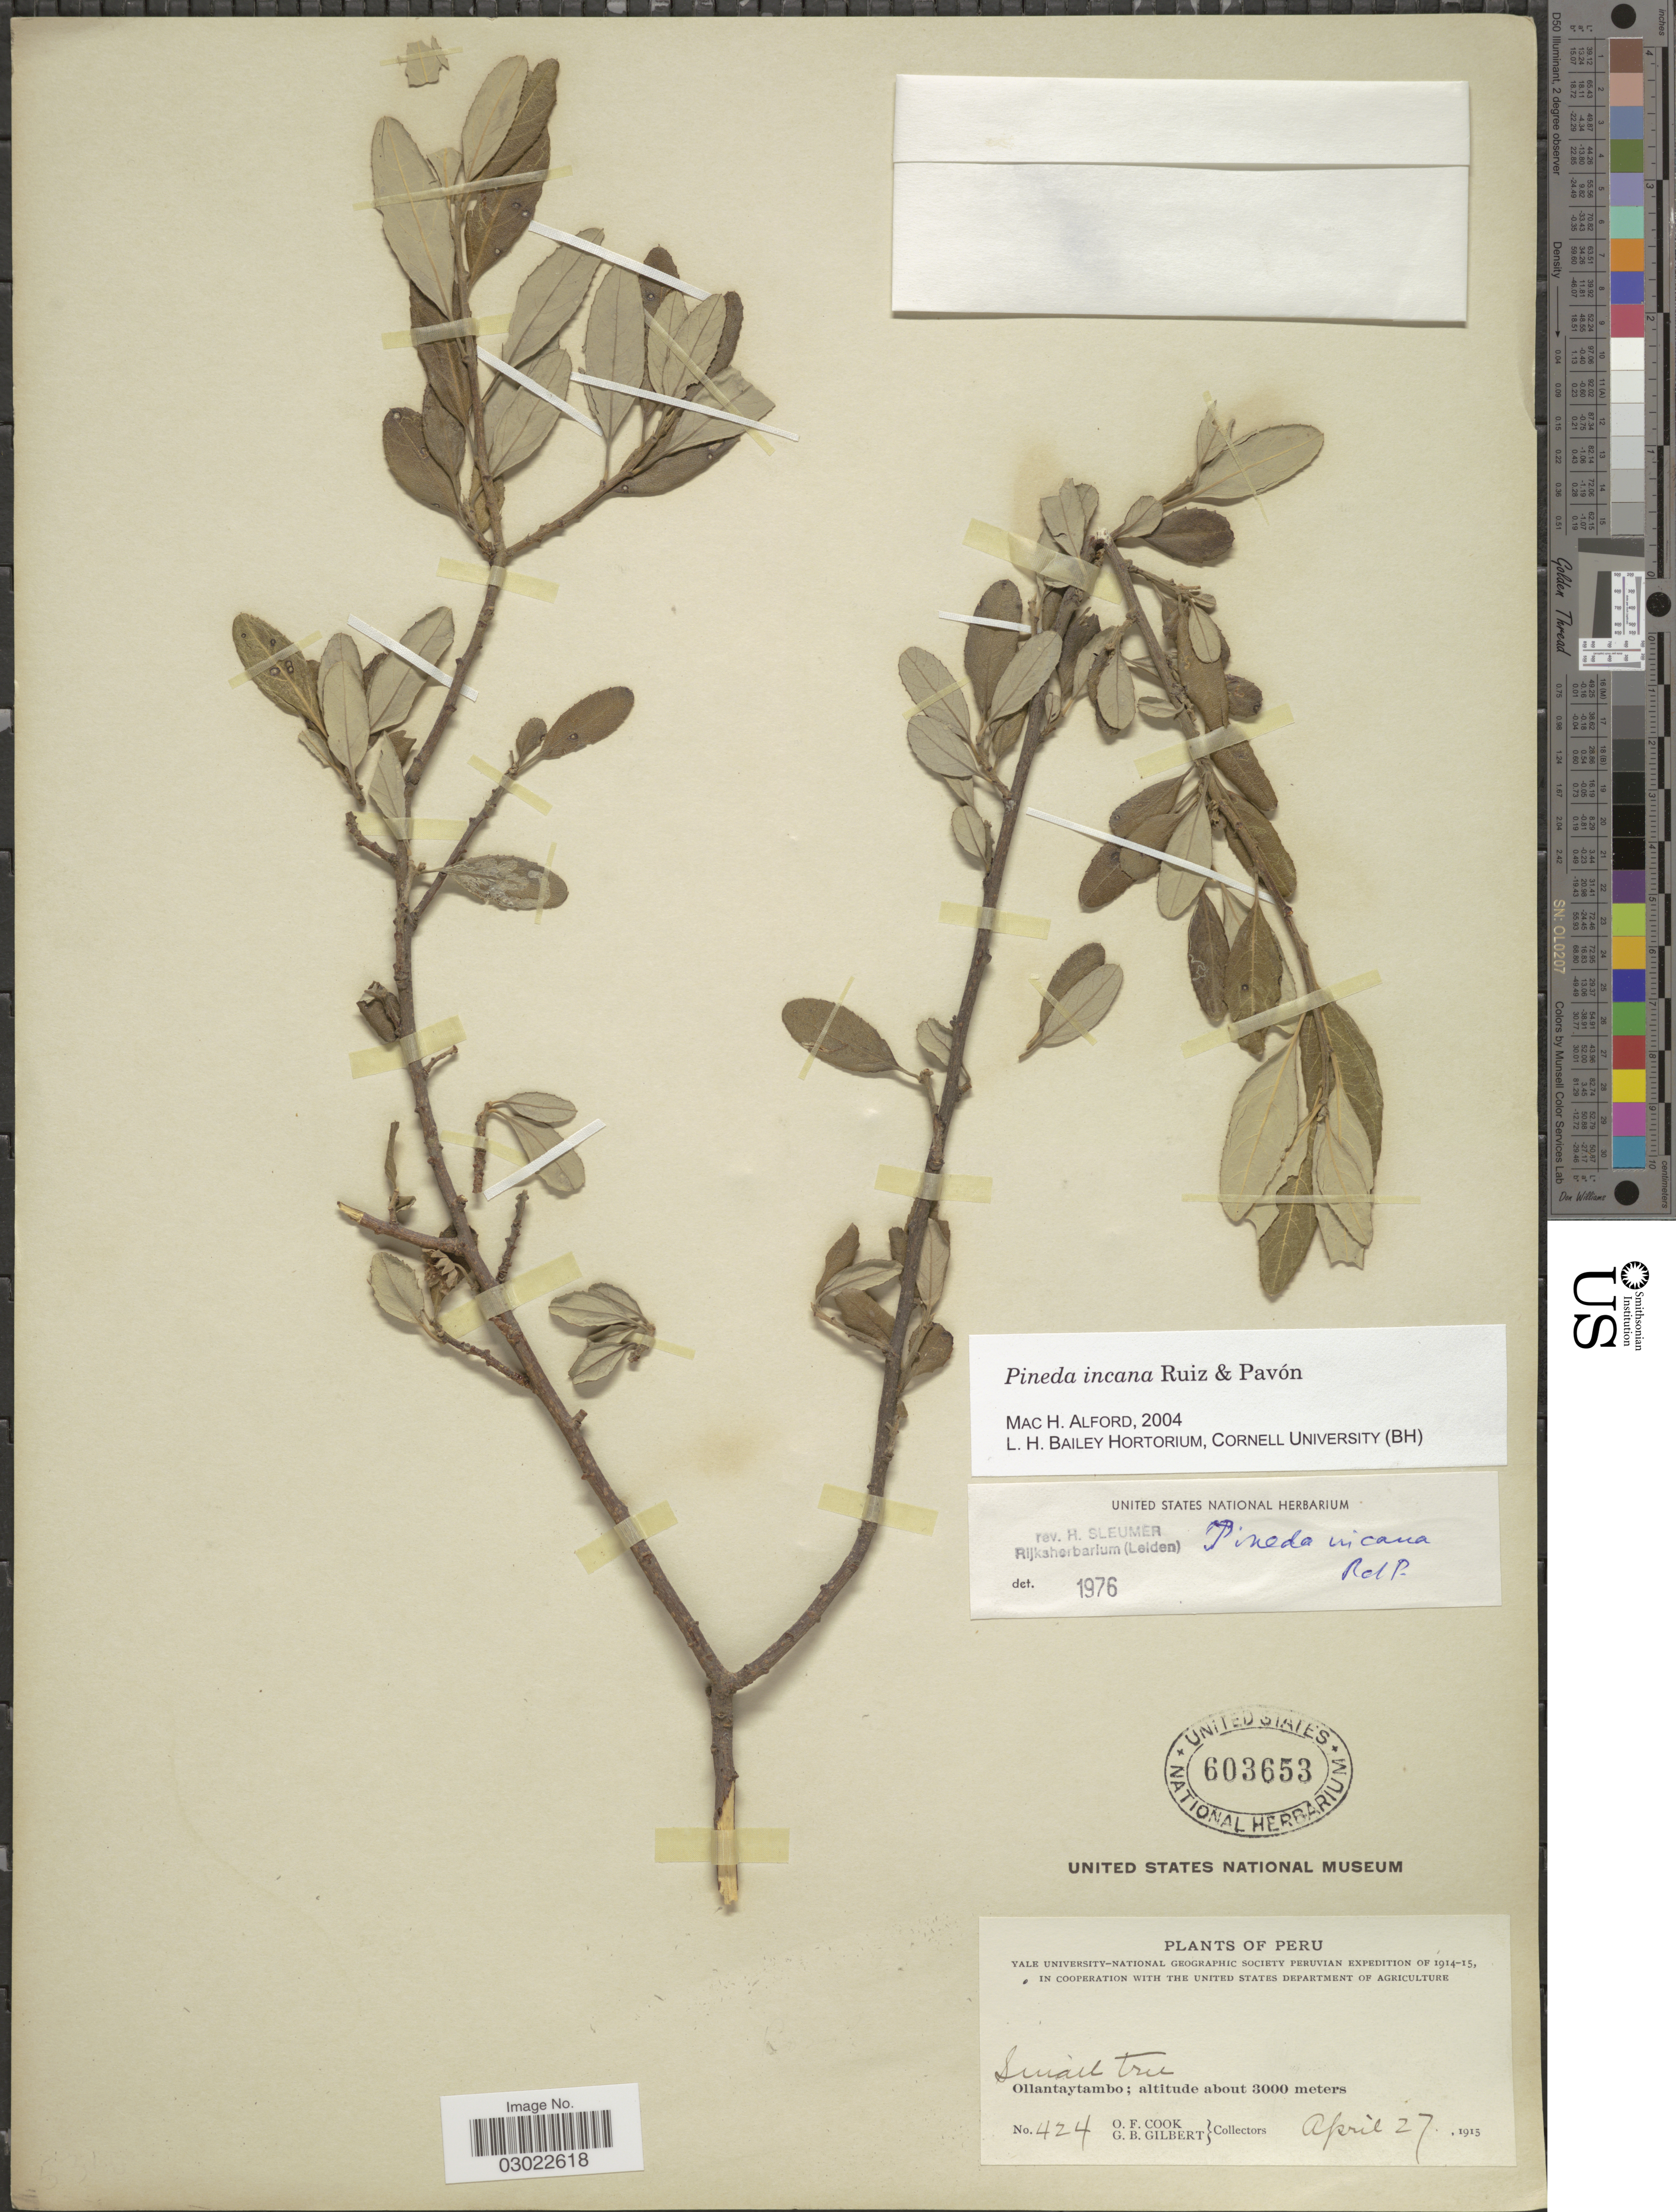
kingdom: Plantae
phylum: Tracheophyta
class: Magnoliopsida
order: Malpighiales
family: Salicaceae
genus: Pineda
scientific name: Pineda incana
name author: Ruiz & Pav.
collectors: O. F. Cook & G. B. Gilbert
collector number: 424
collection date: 1915-04-27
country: Peru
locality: Ollantaytambo.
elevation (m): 3000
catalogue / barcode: US 603653